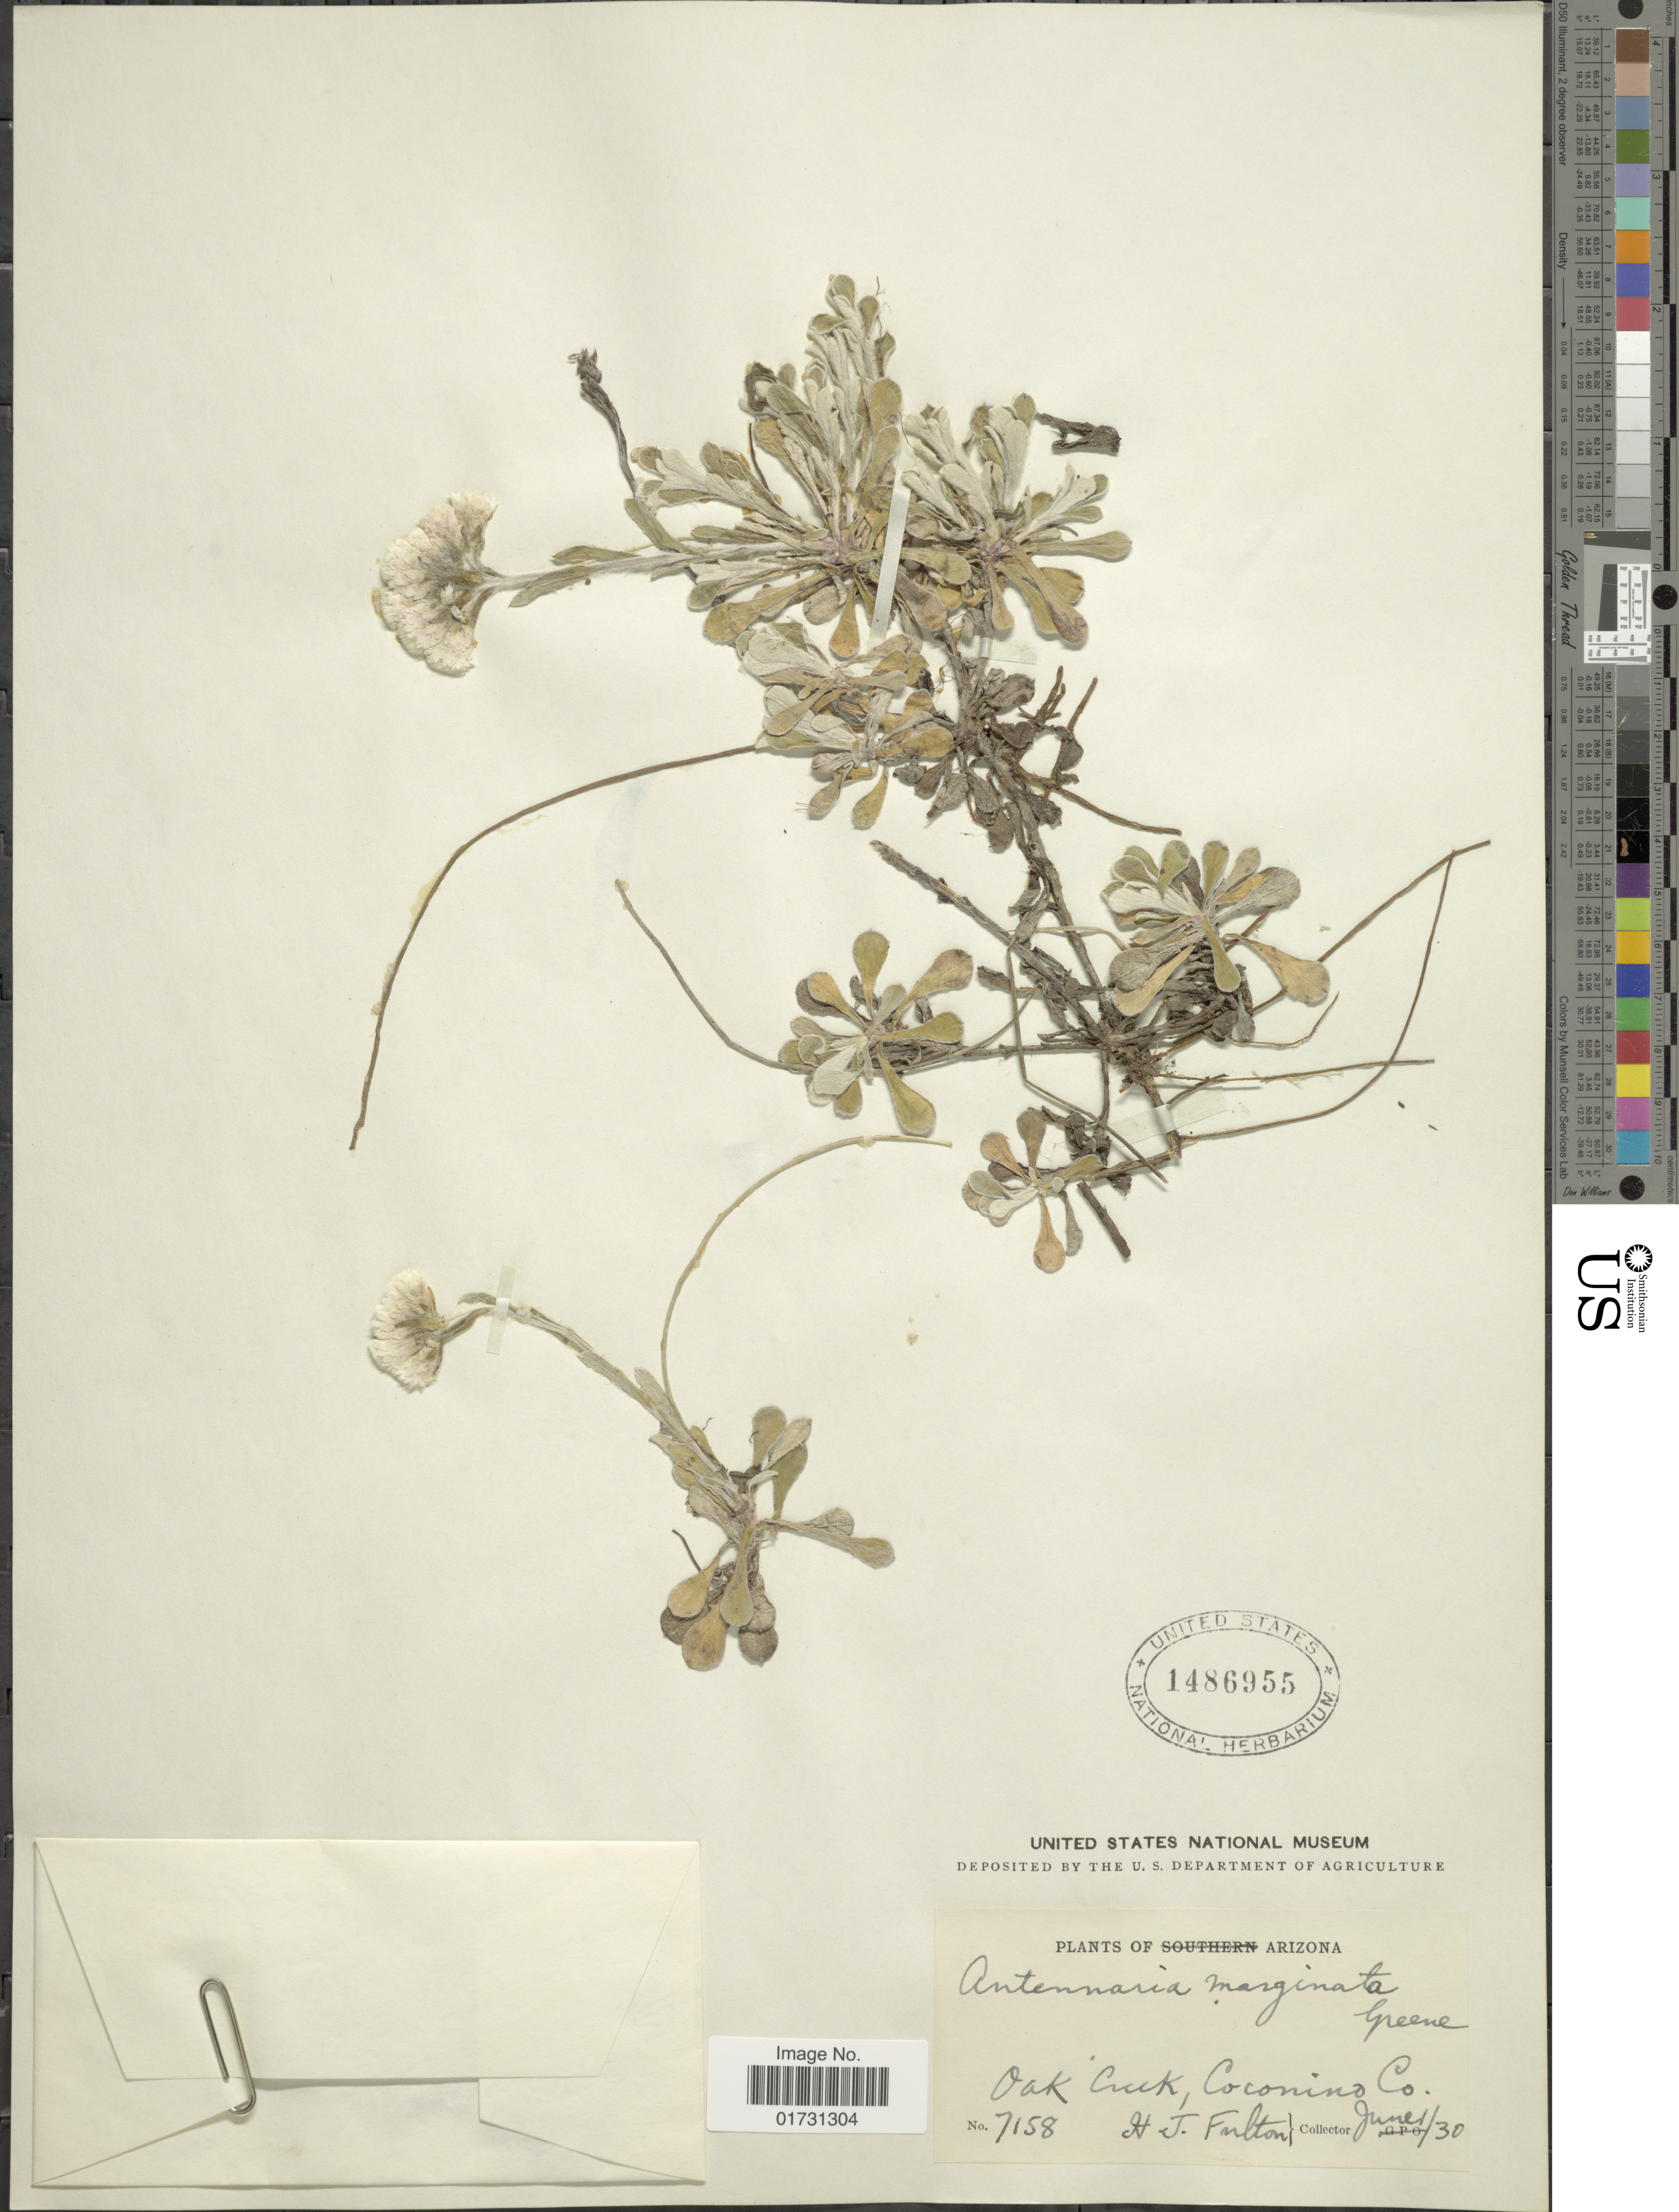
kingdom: Plantae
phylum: Tracheophyta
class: Magnoliopsida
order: Asterales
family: Asteraceae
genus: Antennaria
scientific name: Antennaria marginata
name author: Greene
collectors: H. Fulton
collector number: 7158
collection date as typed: Transcribed d/m/y: 1/6/30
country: United States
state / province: Arizona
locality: Oak Creek, Coconino Co.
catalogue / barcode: US 1486955